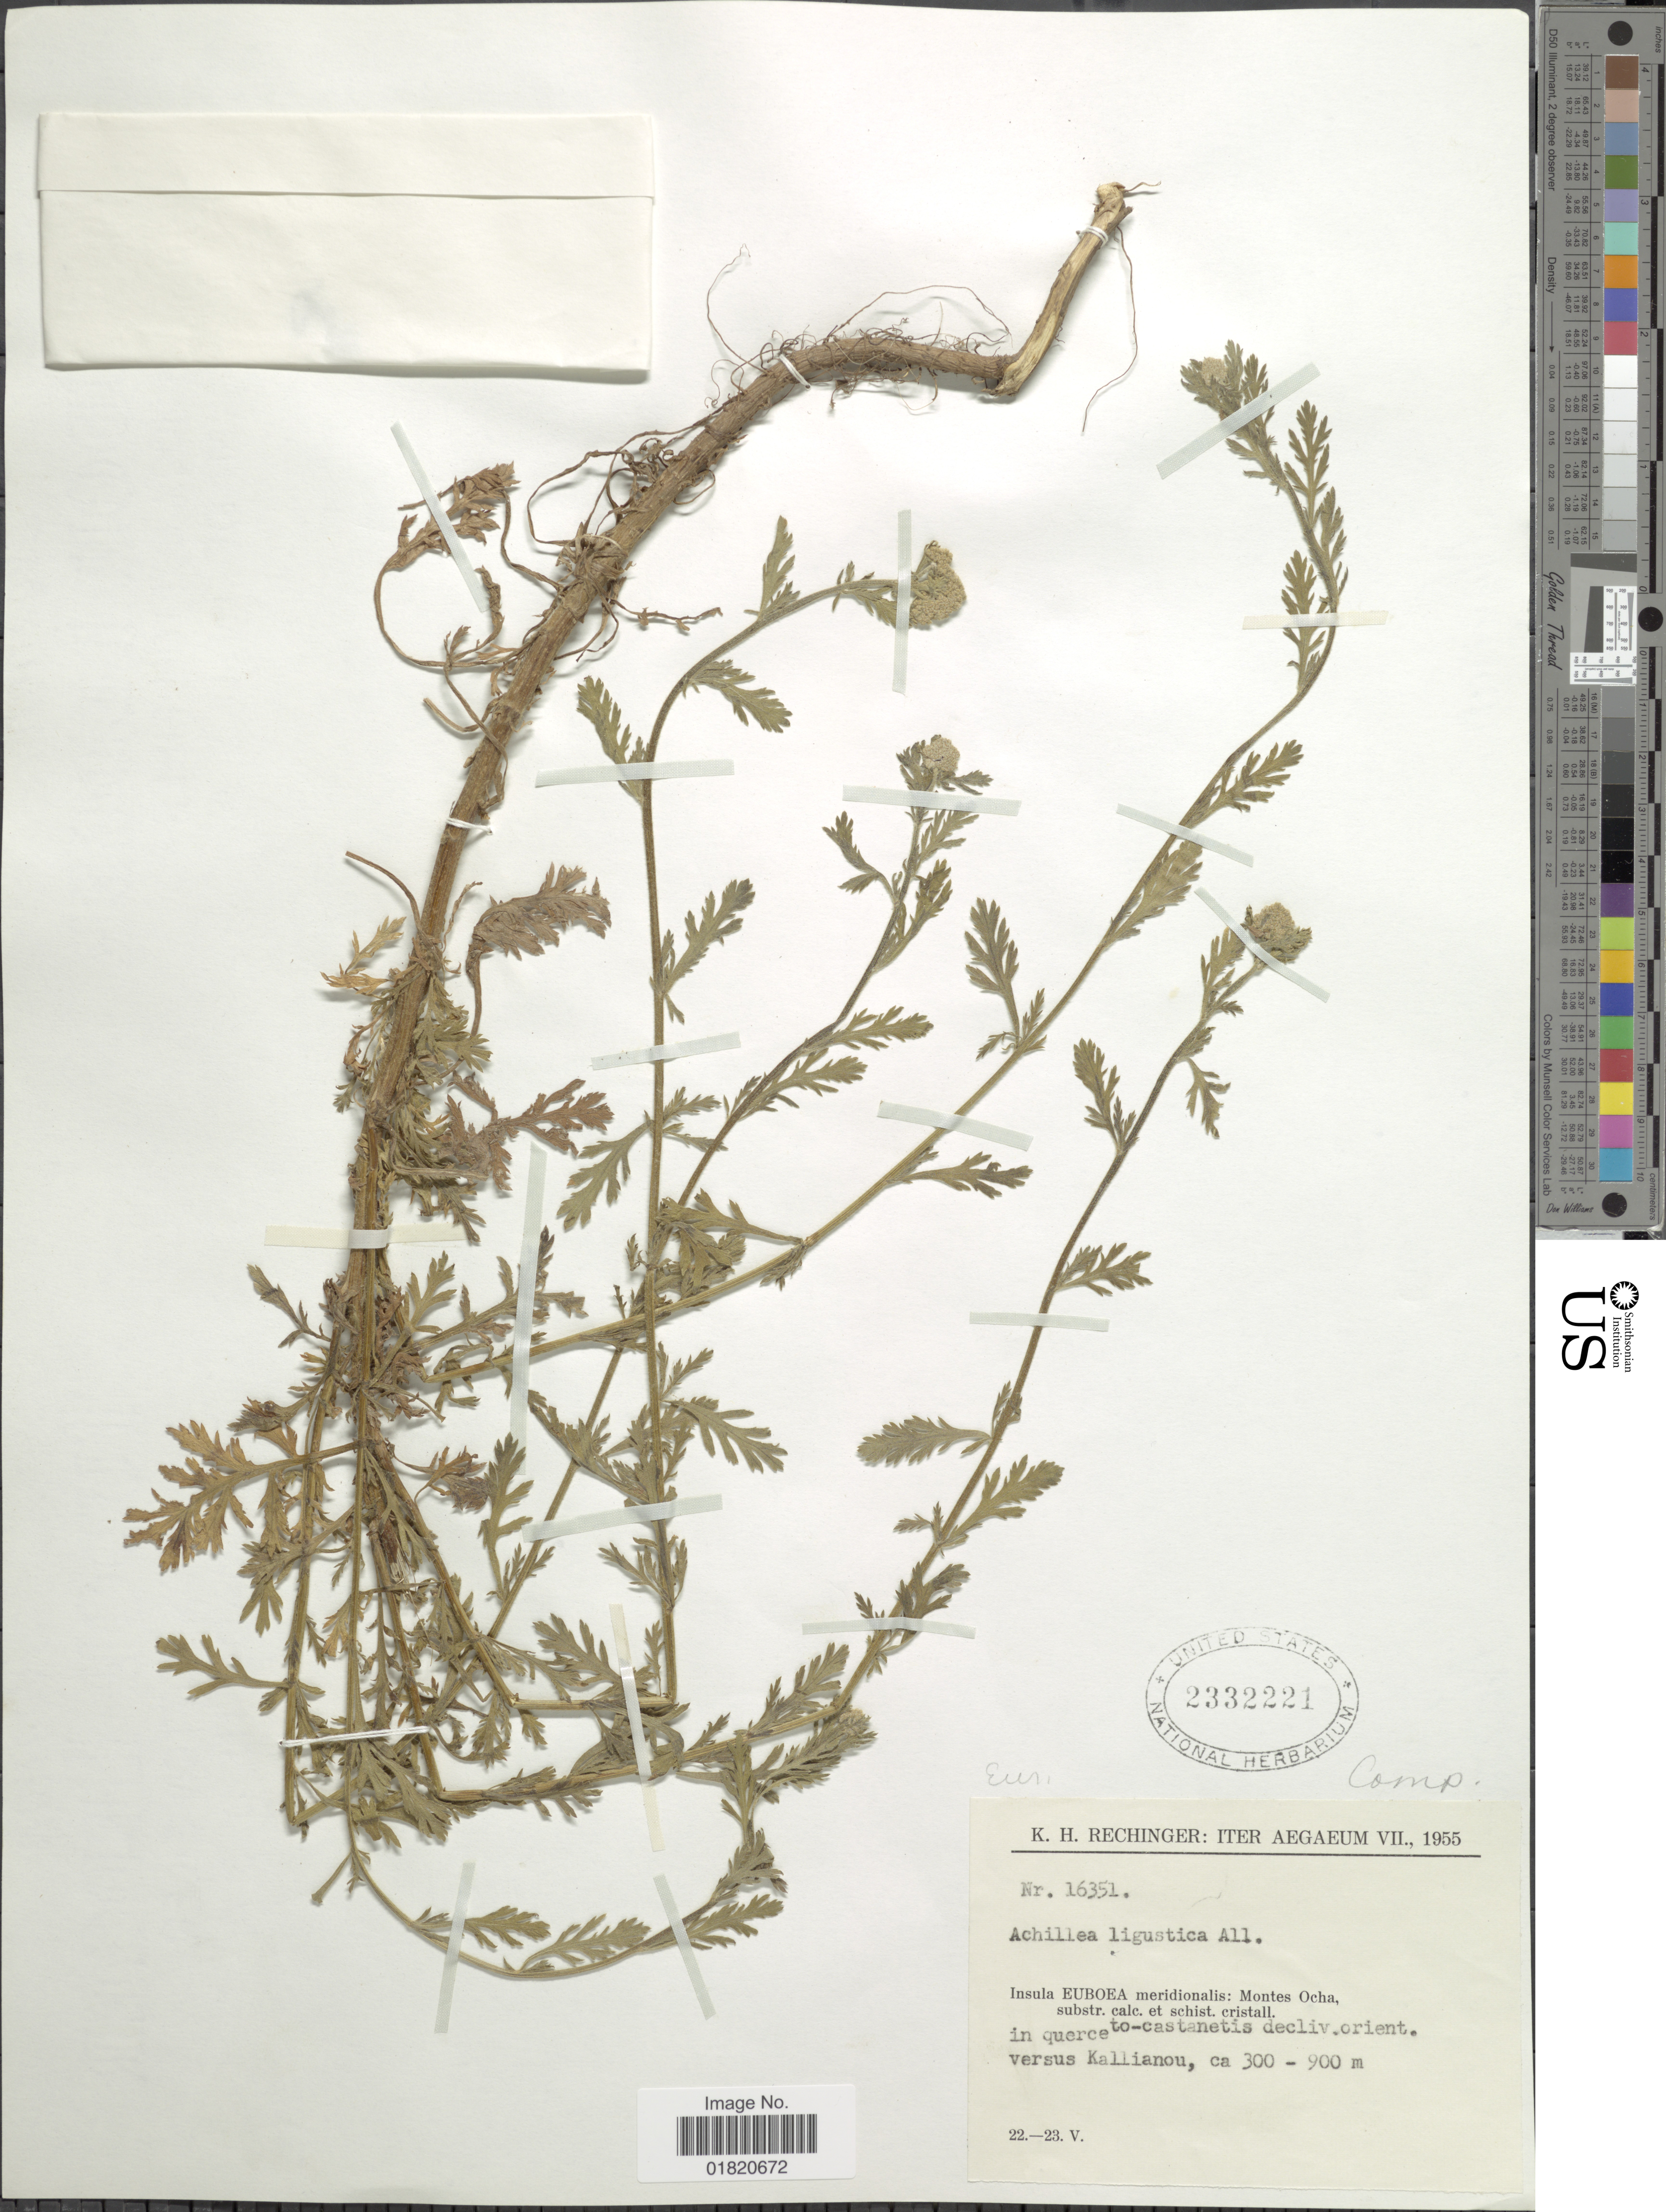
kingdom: Plantae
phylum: Tracheophyta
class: Magnoliopsida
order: Asterales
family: Asteraceae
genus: Achillea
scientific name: Achillea ligustica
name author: All.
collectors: K. H. Rechinger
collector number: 16351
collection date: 1955-05-22/1955-05-23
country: Greece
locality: Iter Aegaeum VII. Insula Euboea meridionalis: Montes Ocha, substr. calc. et schist cristall. in querce to-castanets decliv. orient. versus Kallianou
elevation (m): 300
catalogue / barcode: US 2332221